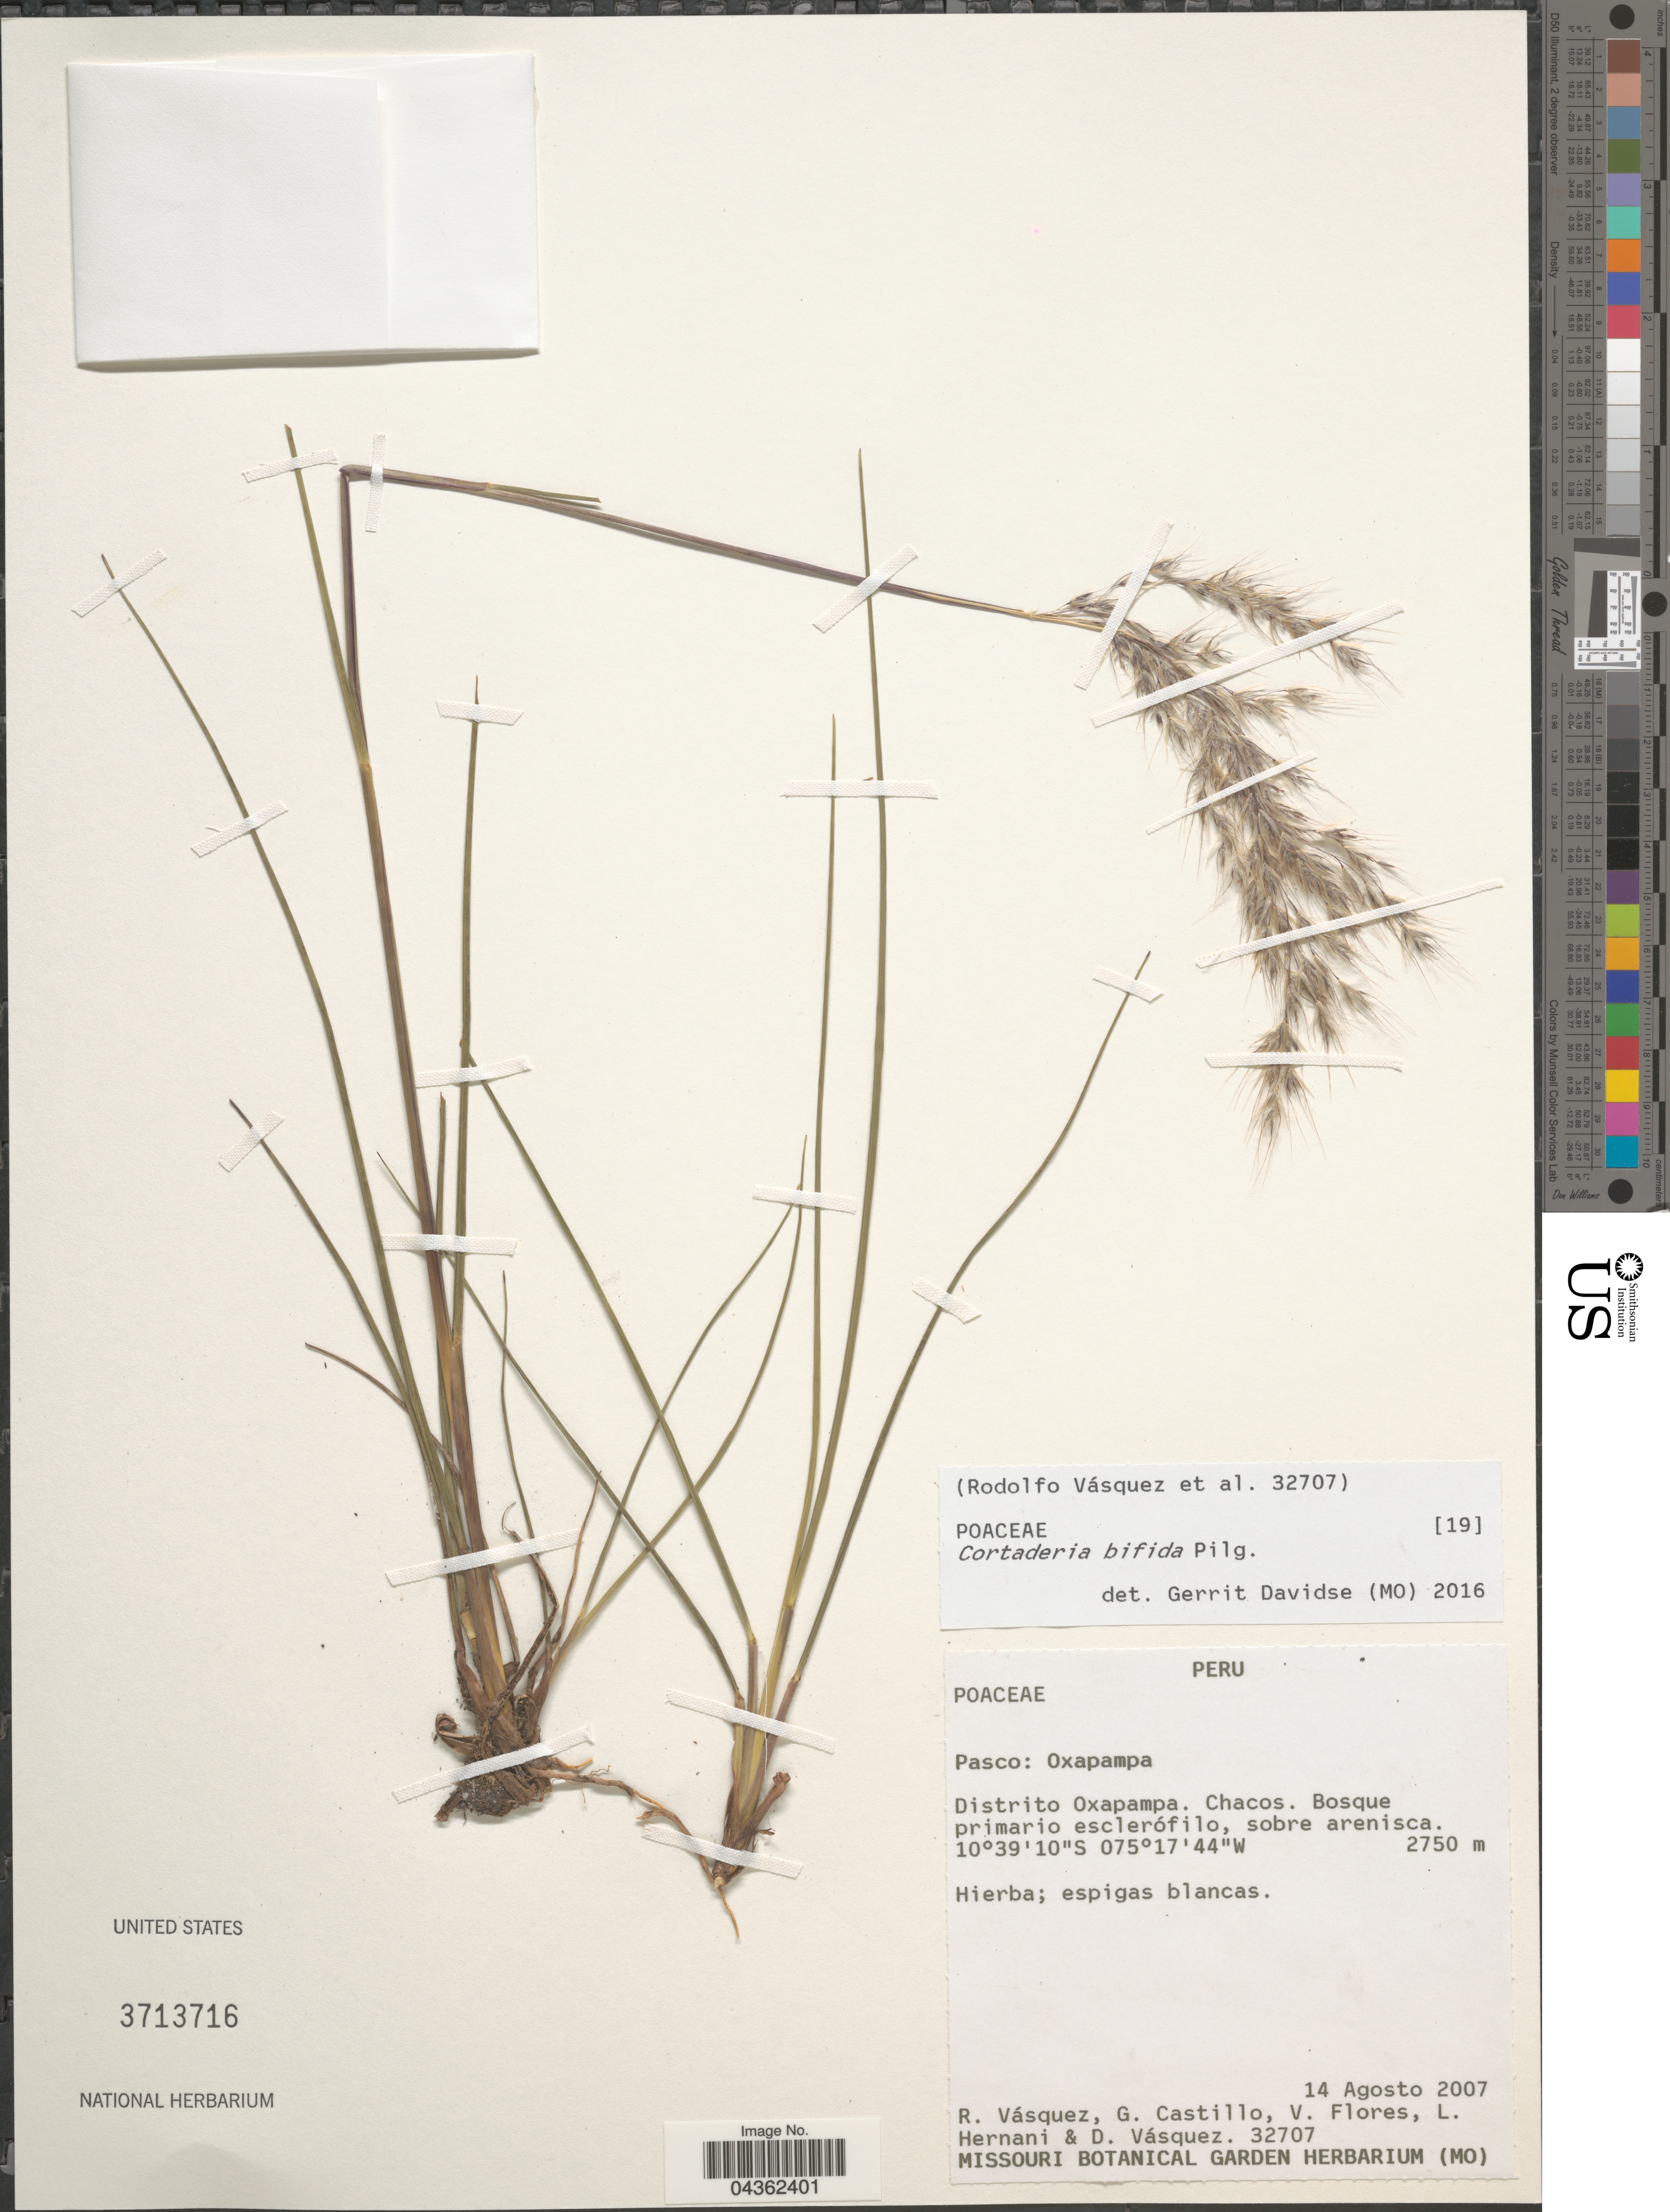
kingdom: Plantae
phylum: Tracheophyta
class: Liliopsida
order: Poales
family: Poaceae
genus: Cortaderia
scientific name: Cortaderia bifida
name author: Pilg.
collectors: R. Vásquez, G. Castillo, V. Flores, L. Hernani & D. Vasquez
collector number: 32707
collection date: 2007-08-14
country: Peru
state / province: Pasco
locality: Oxapampa. Distrito Oxapampa. Chacos.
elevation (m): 2750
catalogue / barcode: US 3713716